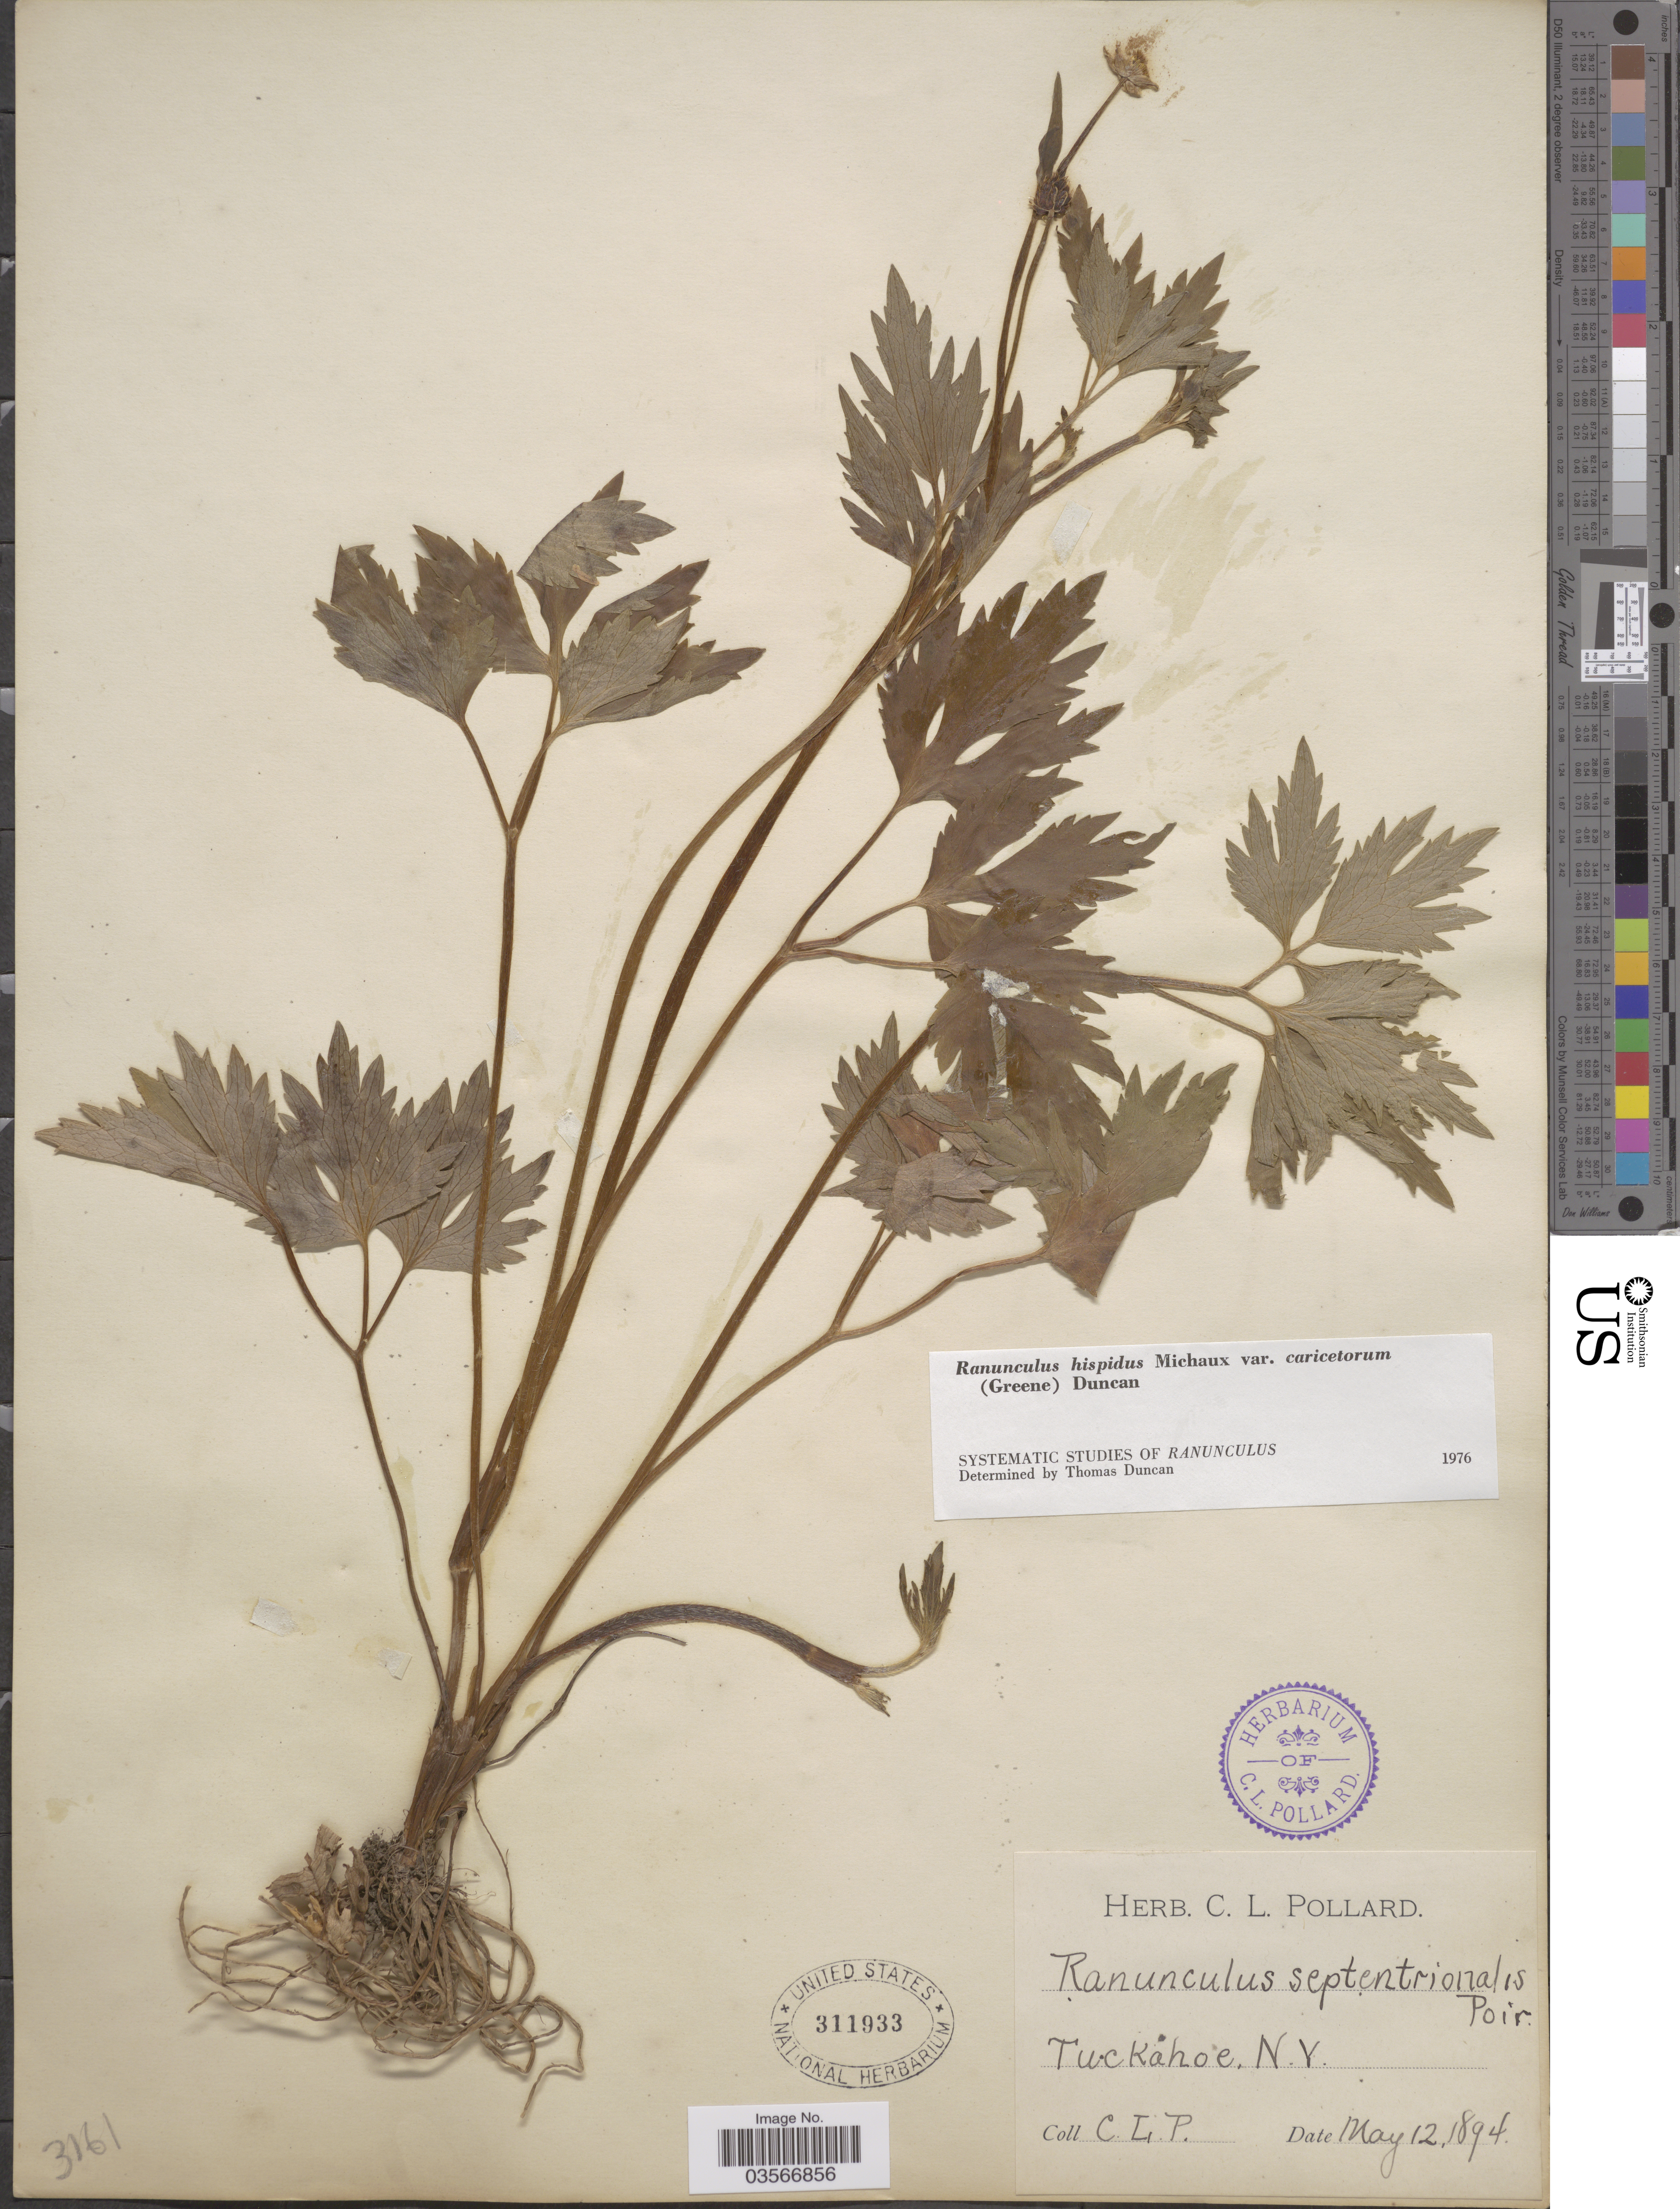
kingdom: Plantae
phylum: Tracheophyta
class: Magnoliopsida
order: Ranunculales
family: Ranunculaceae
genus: Ranunculus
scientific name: Ranunculus hispidus var. caricetorum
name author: Michx.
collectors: C. L. Pollard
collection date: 1894-05-12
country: United States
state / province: New York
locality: Tuckahoe.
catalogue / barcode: US 311933